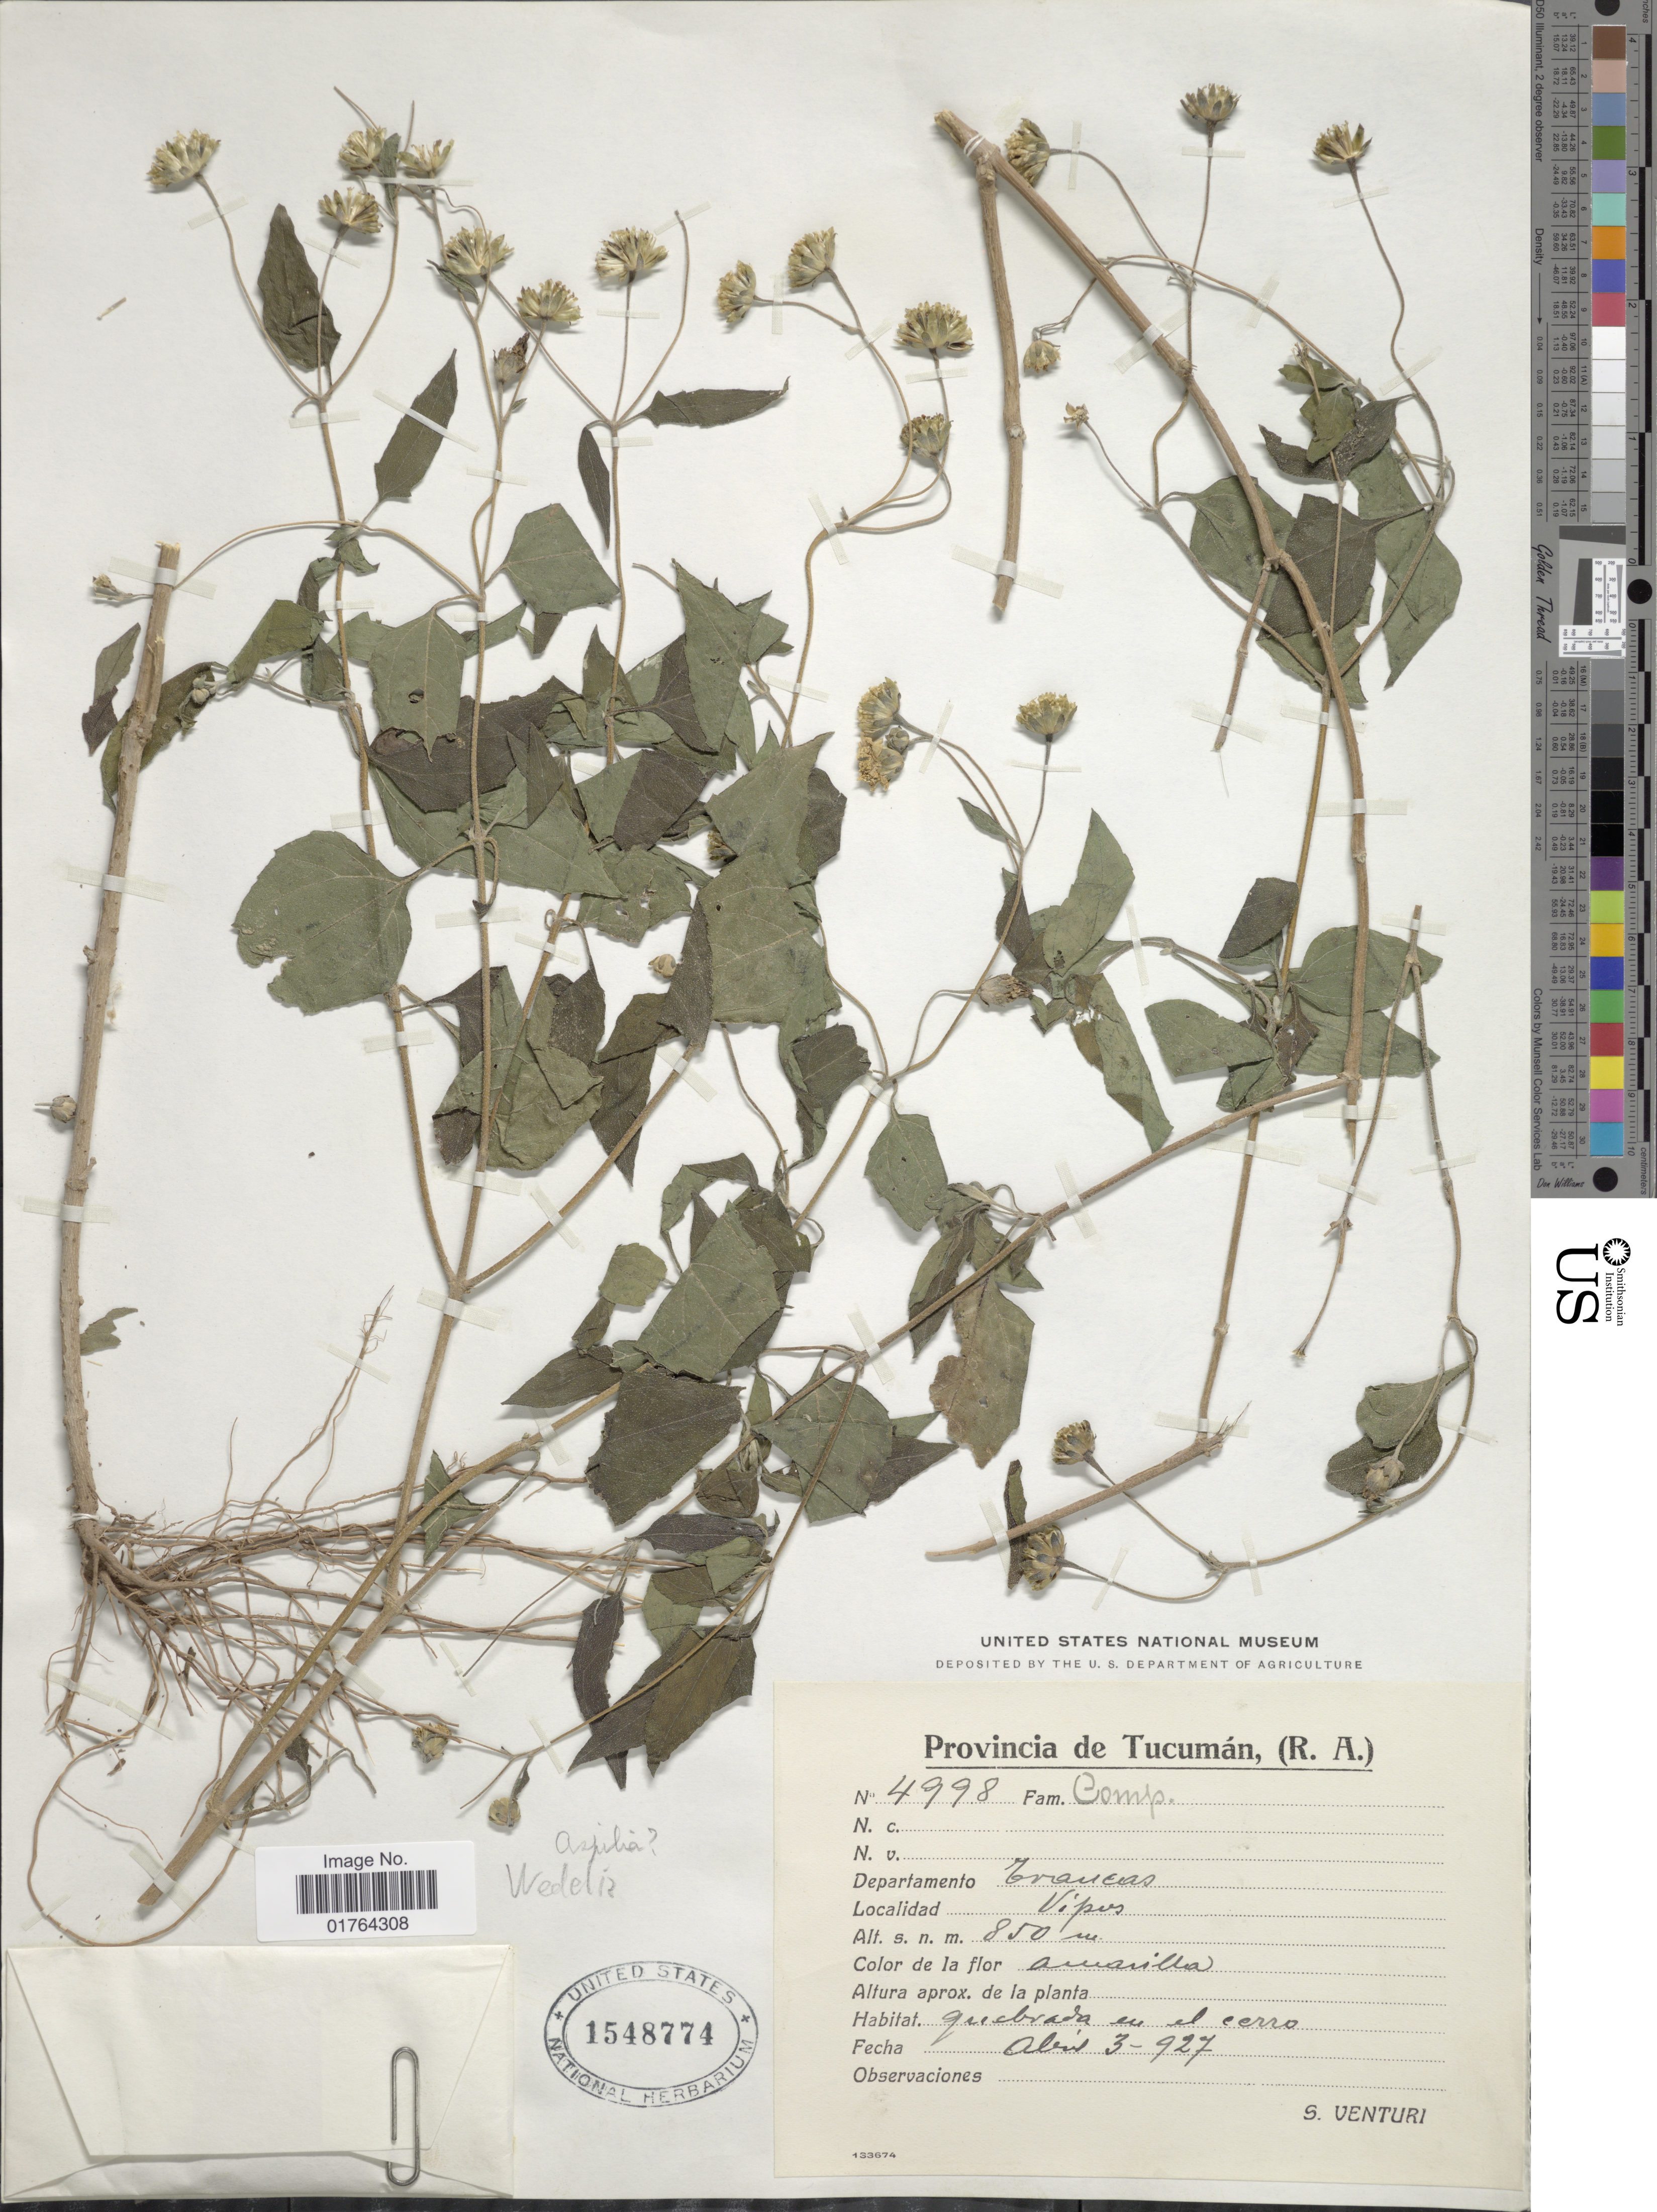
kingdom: Plantae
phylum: Tracheophyta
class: Magnoliopsida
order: Asterales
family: Asteraceae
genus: Wedelia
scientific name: Wedelia brachylepis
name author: Griseb.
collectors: S. Venturi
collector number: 4998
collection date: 1927-04-03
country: Argentina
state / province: Tucuman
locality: Provincia de Tucuman, (R. A.), Departamento Crancas, Vipos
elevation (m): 850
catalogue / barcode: US 1548774